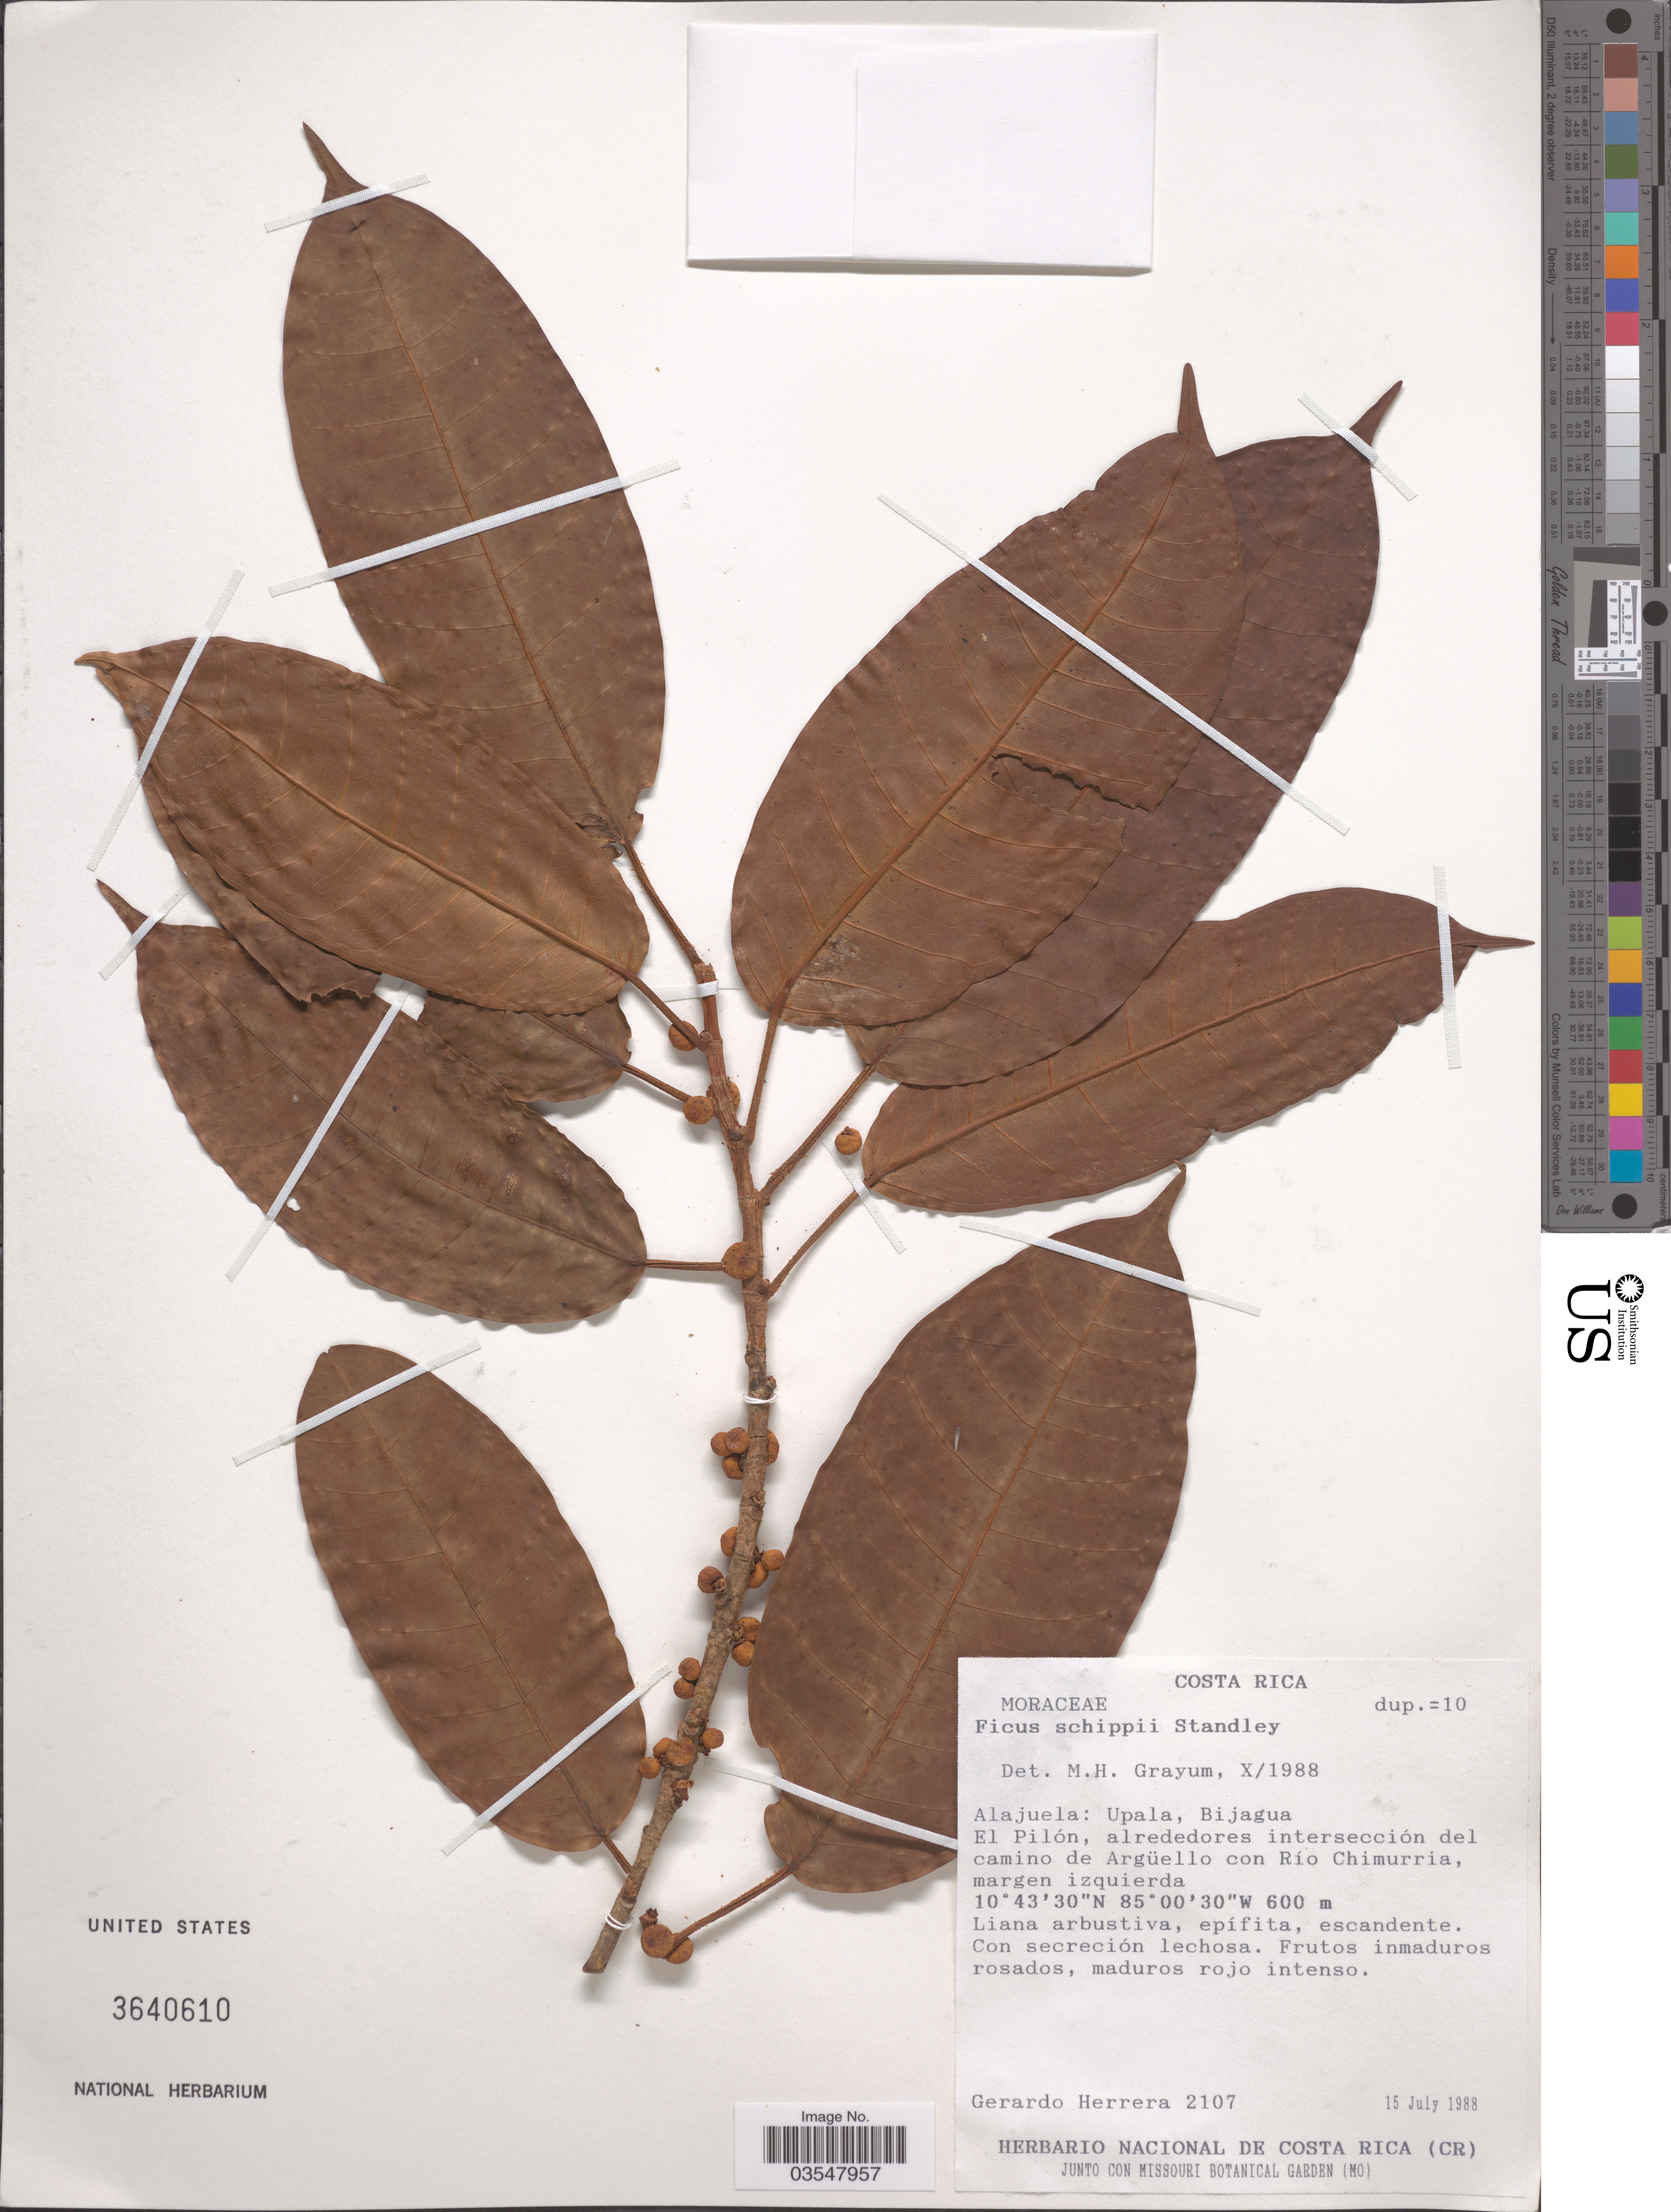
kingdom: Plantae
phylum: Tracheophyta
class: Magnoliopsida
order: Rosales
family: Moraceae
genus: Ficus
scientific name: Ficus schippii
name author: Standl.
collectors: G. Herrera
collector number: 2107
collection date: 1988-07-15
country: Costa Rica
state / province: Alajuela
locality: Upala, Bijagua. El Pilón, alrededores intersección del camino de Argüello con Río Chimurria, margen izquierda.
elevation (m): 600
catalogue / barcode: US 3640610